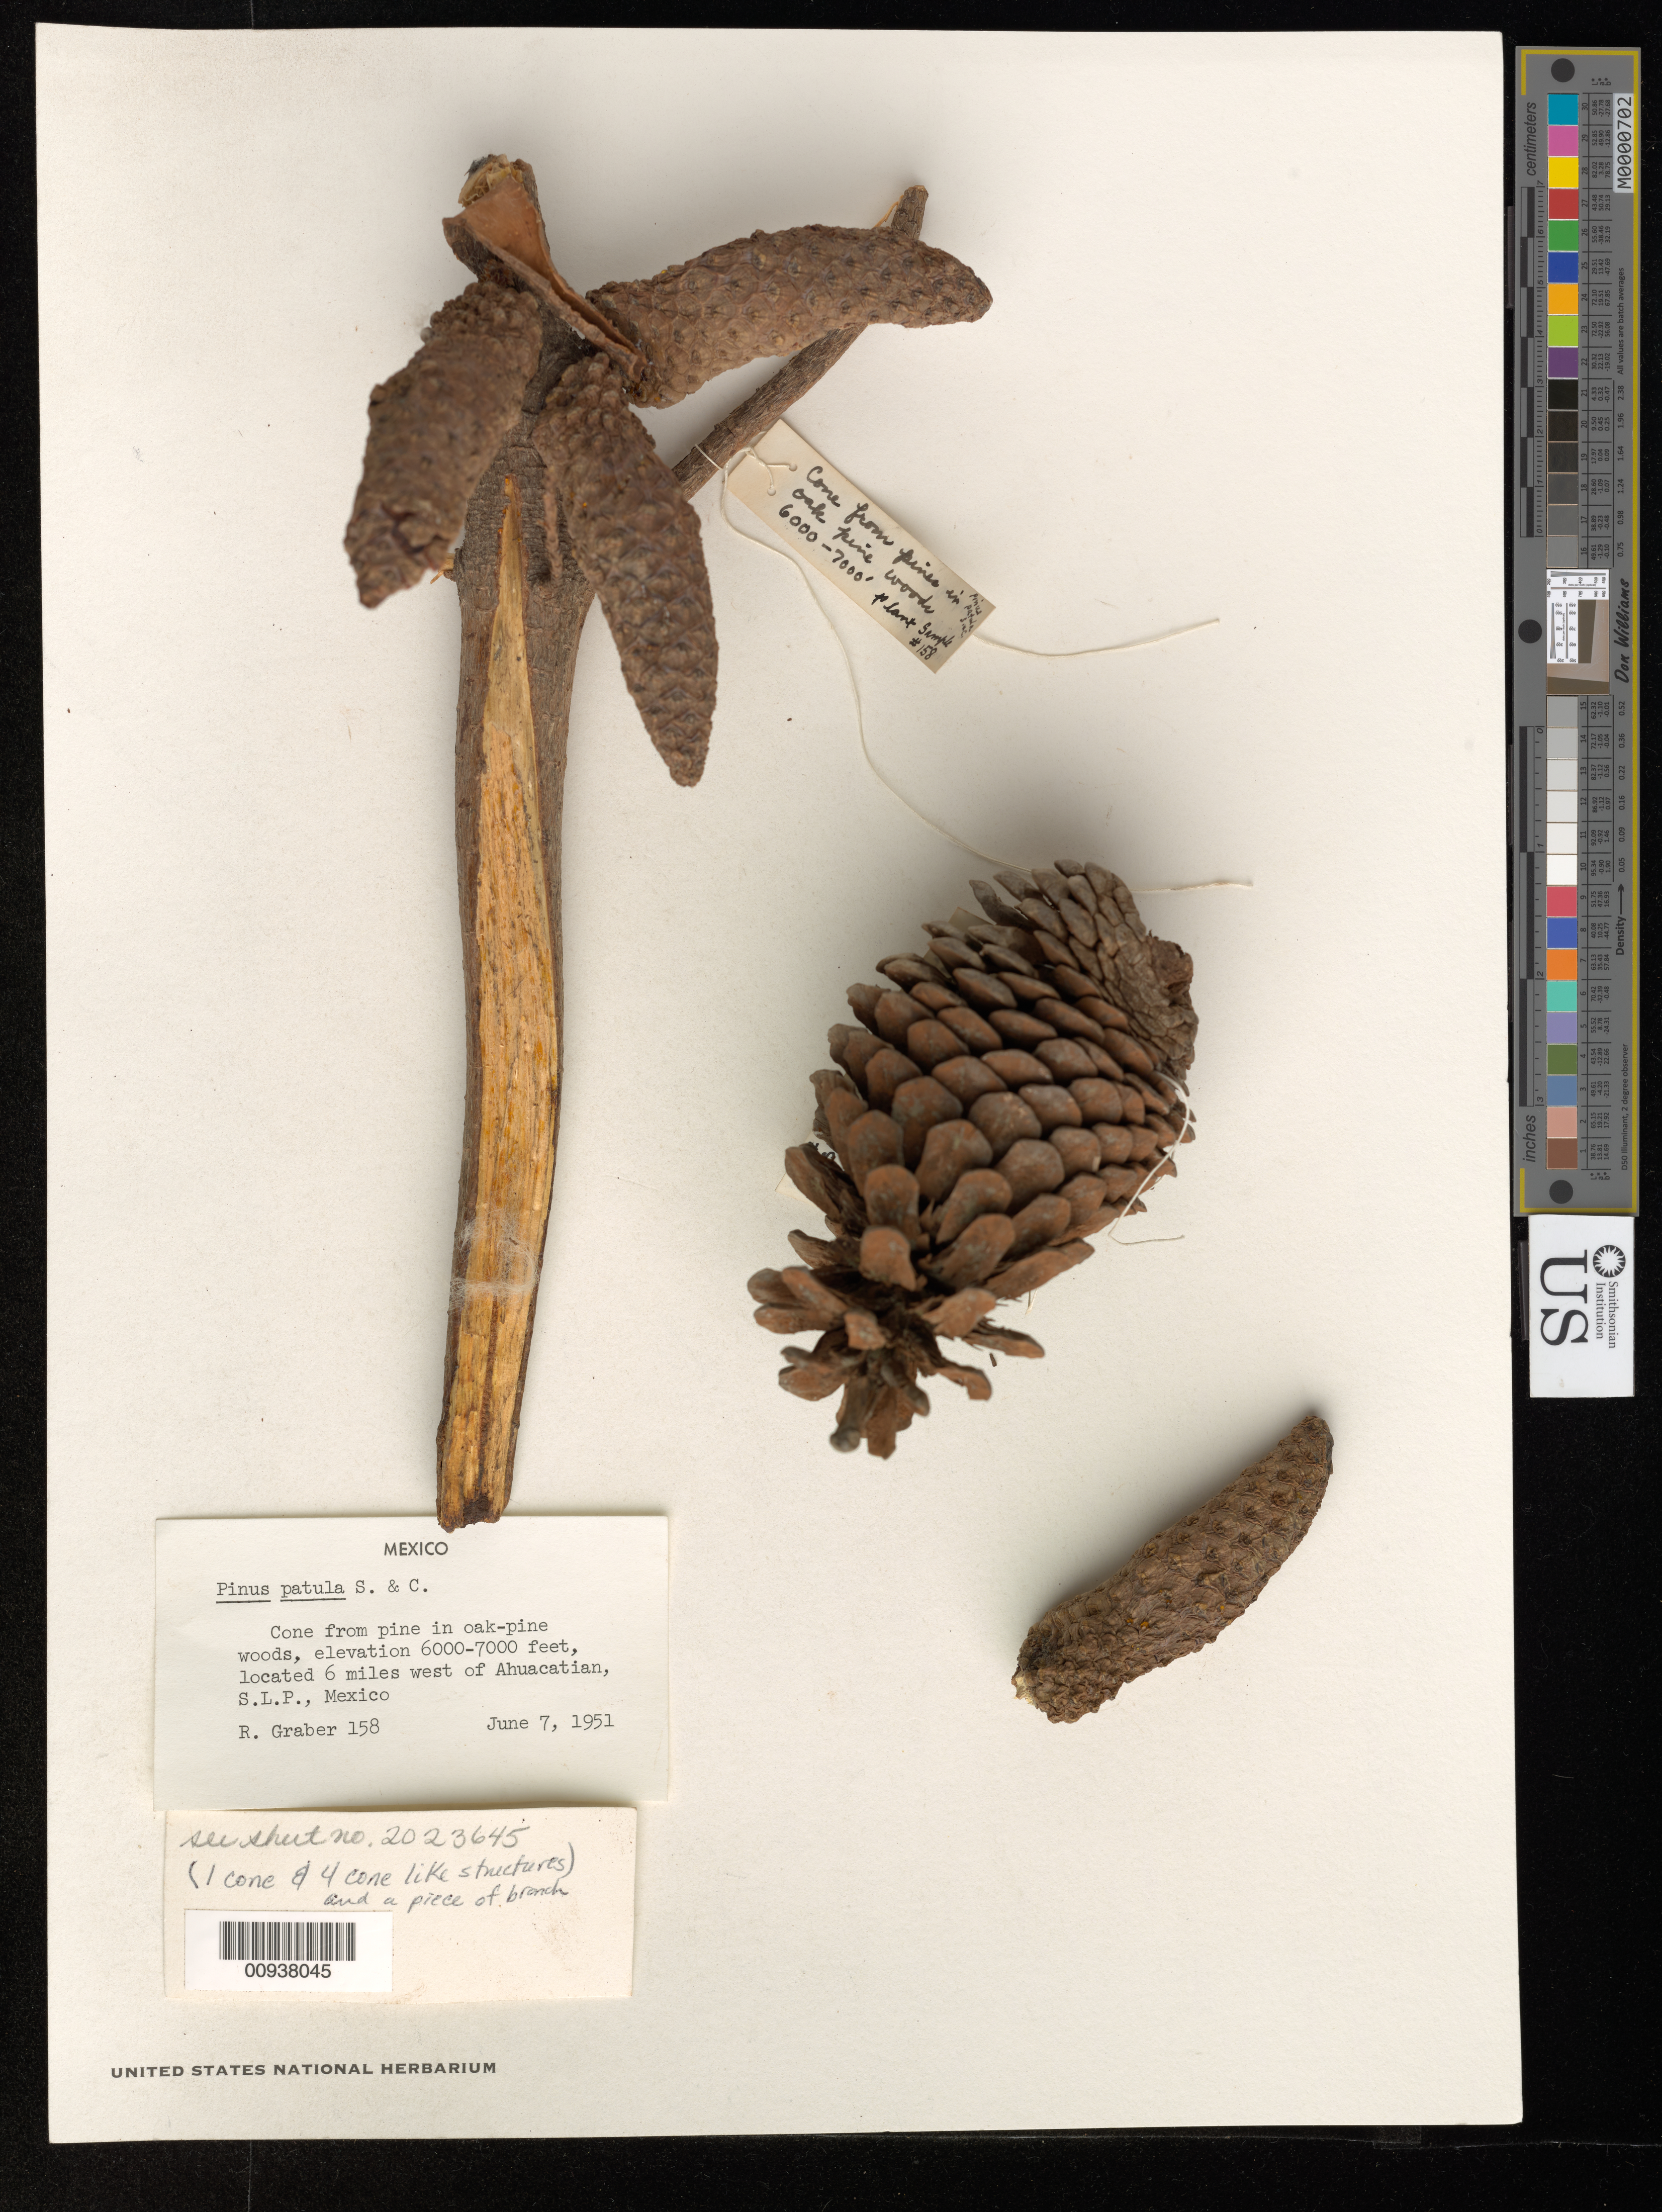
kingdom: Plantae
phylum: Tracheophyta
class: Pinopsida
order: Pinales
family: Pinaceae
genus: Pinus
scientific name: Pinus patula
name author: Schltdl. & Cham.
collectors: J. Graber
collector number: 158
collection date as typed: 07 Jun 1951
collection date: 1951-06-07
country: Mexico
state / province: San Luis Potosí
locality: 6 mi. W of Ahuacatlan.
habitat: Oak-pine woods.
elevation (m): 1829